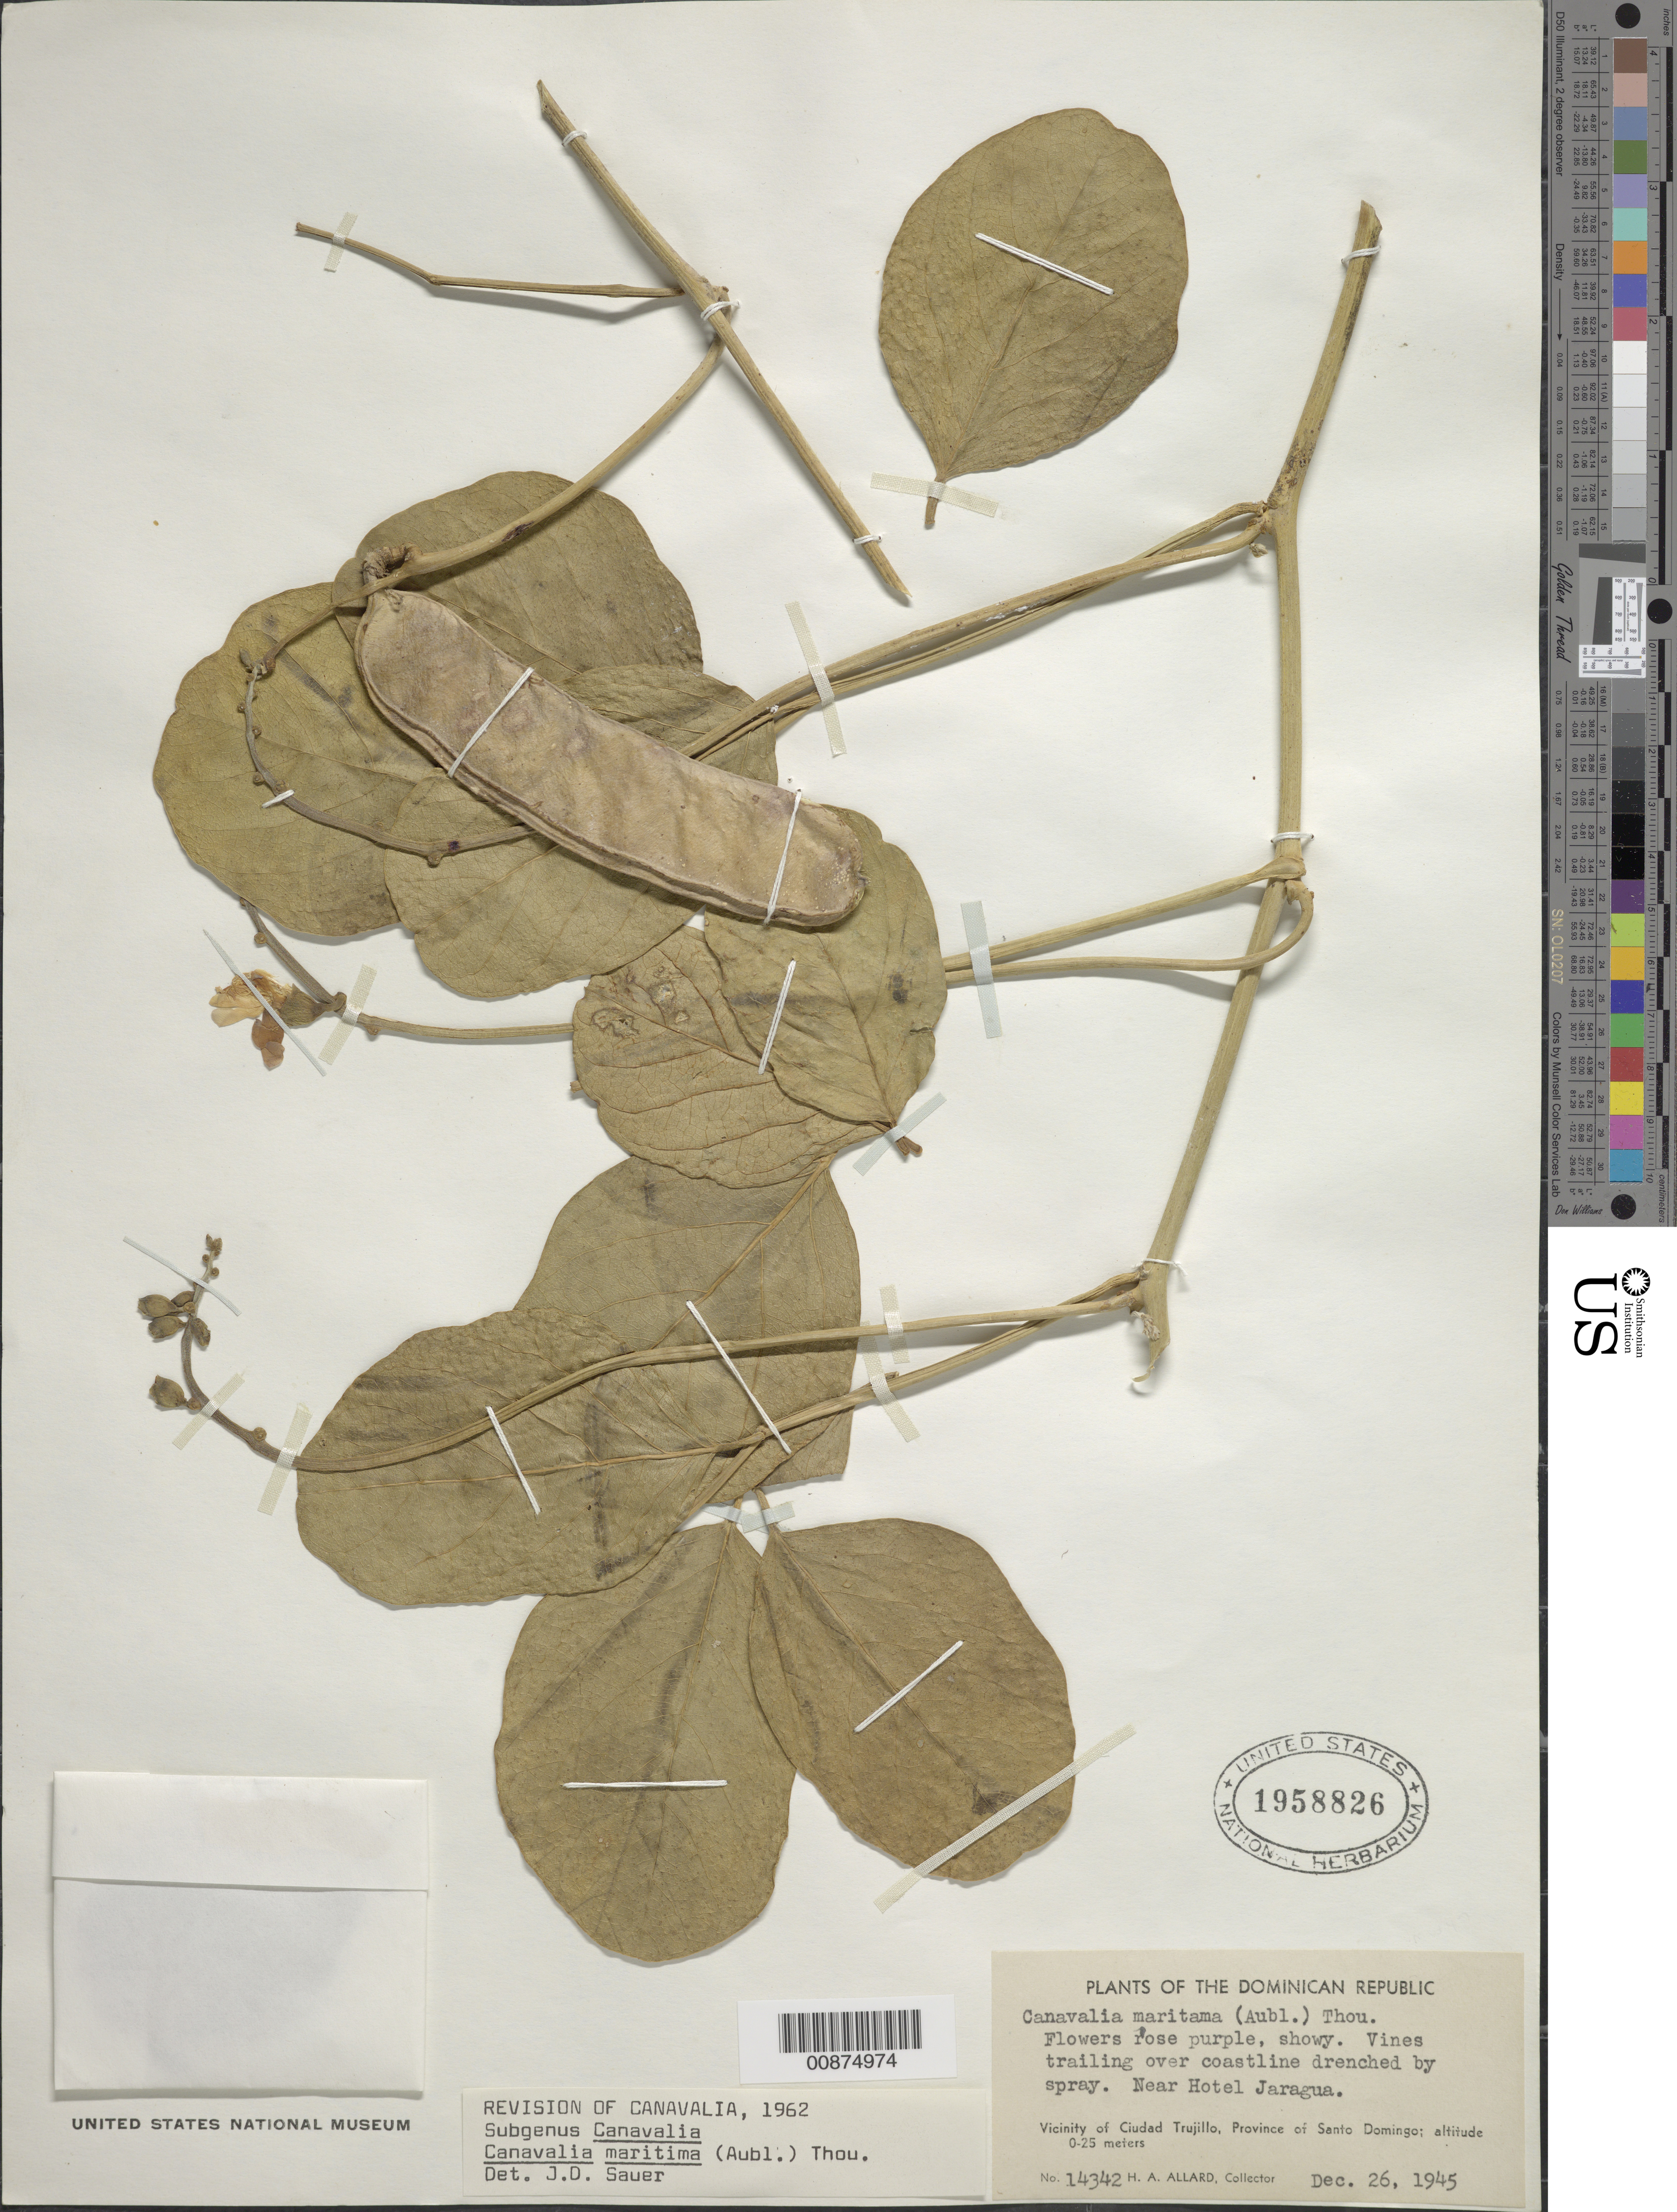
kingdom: Plantae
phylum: Tracheophyta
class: Magnoliopsida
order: Fabales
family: Fabaceae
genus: Canavalia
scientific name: Canavalia rosea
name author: (Sw.) DC.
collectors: H. A. Allard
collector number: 14342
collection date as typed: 26 Dec 1945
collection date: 1945-12-26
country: Dominican Republic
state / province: Distrito Nacional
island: Hispaniola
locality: Vicinity of Ciudad Trujillo, Province of Santo Domingo (obsolete). Near Hotel Jaragua.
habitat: Vine trailing over coastline drenched by spray.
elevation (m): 0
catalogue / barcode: US 1958826